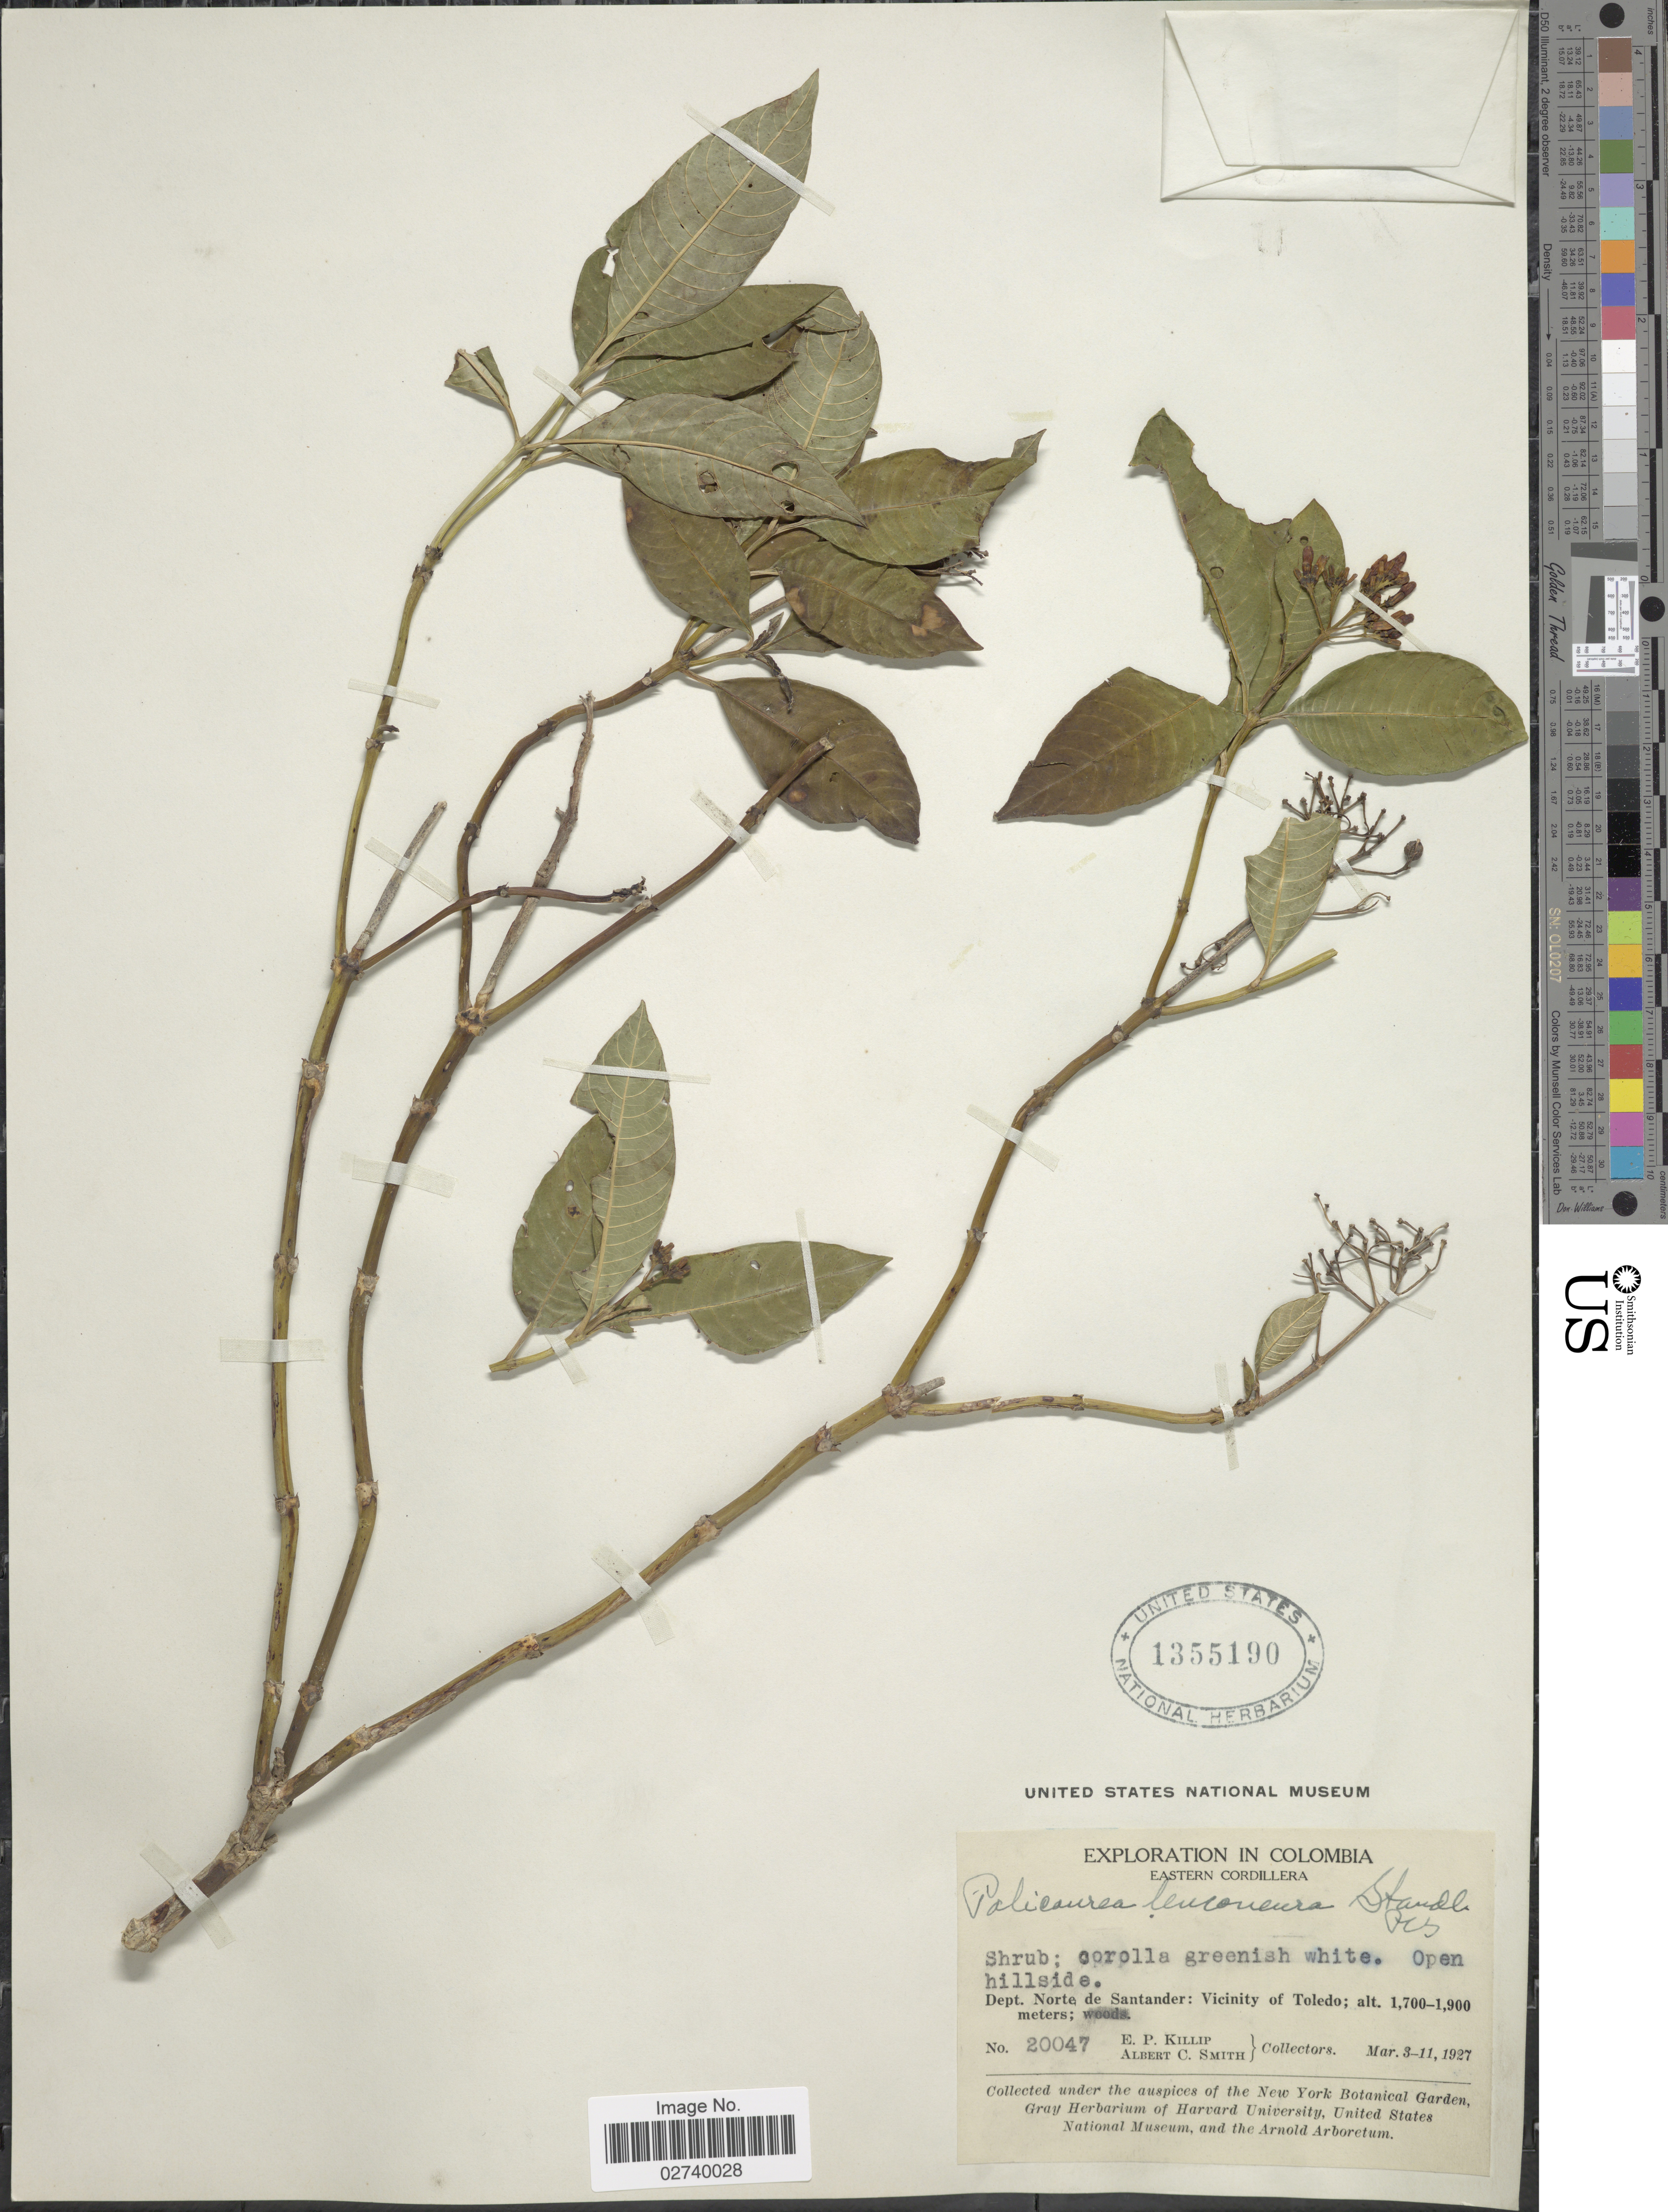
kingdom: Plantae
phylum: Tracheophyta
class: Magnoliopsida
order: Gentianales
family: Rubiaceae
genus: Palicourea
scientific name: Palicourea leuconeura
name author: Standl.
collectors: E. P. Killip & A. C. Smith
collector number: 20047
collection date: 1927-03-03/1927-03-11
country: Colombia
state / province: Norte de Santander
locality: Vicinity of Toledo. Eastern Cordillera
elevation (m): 1700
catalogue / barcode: US 1355190